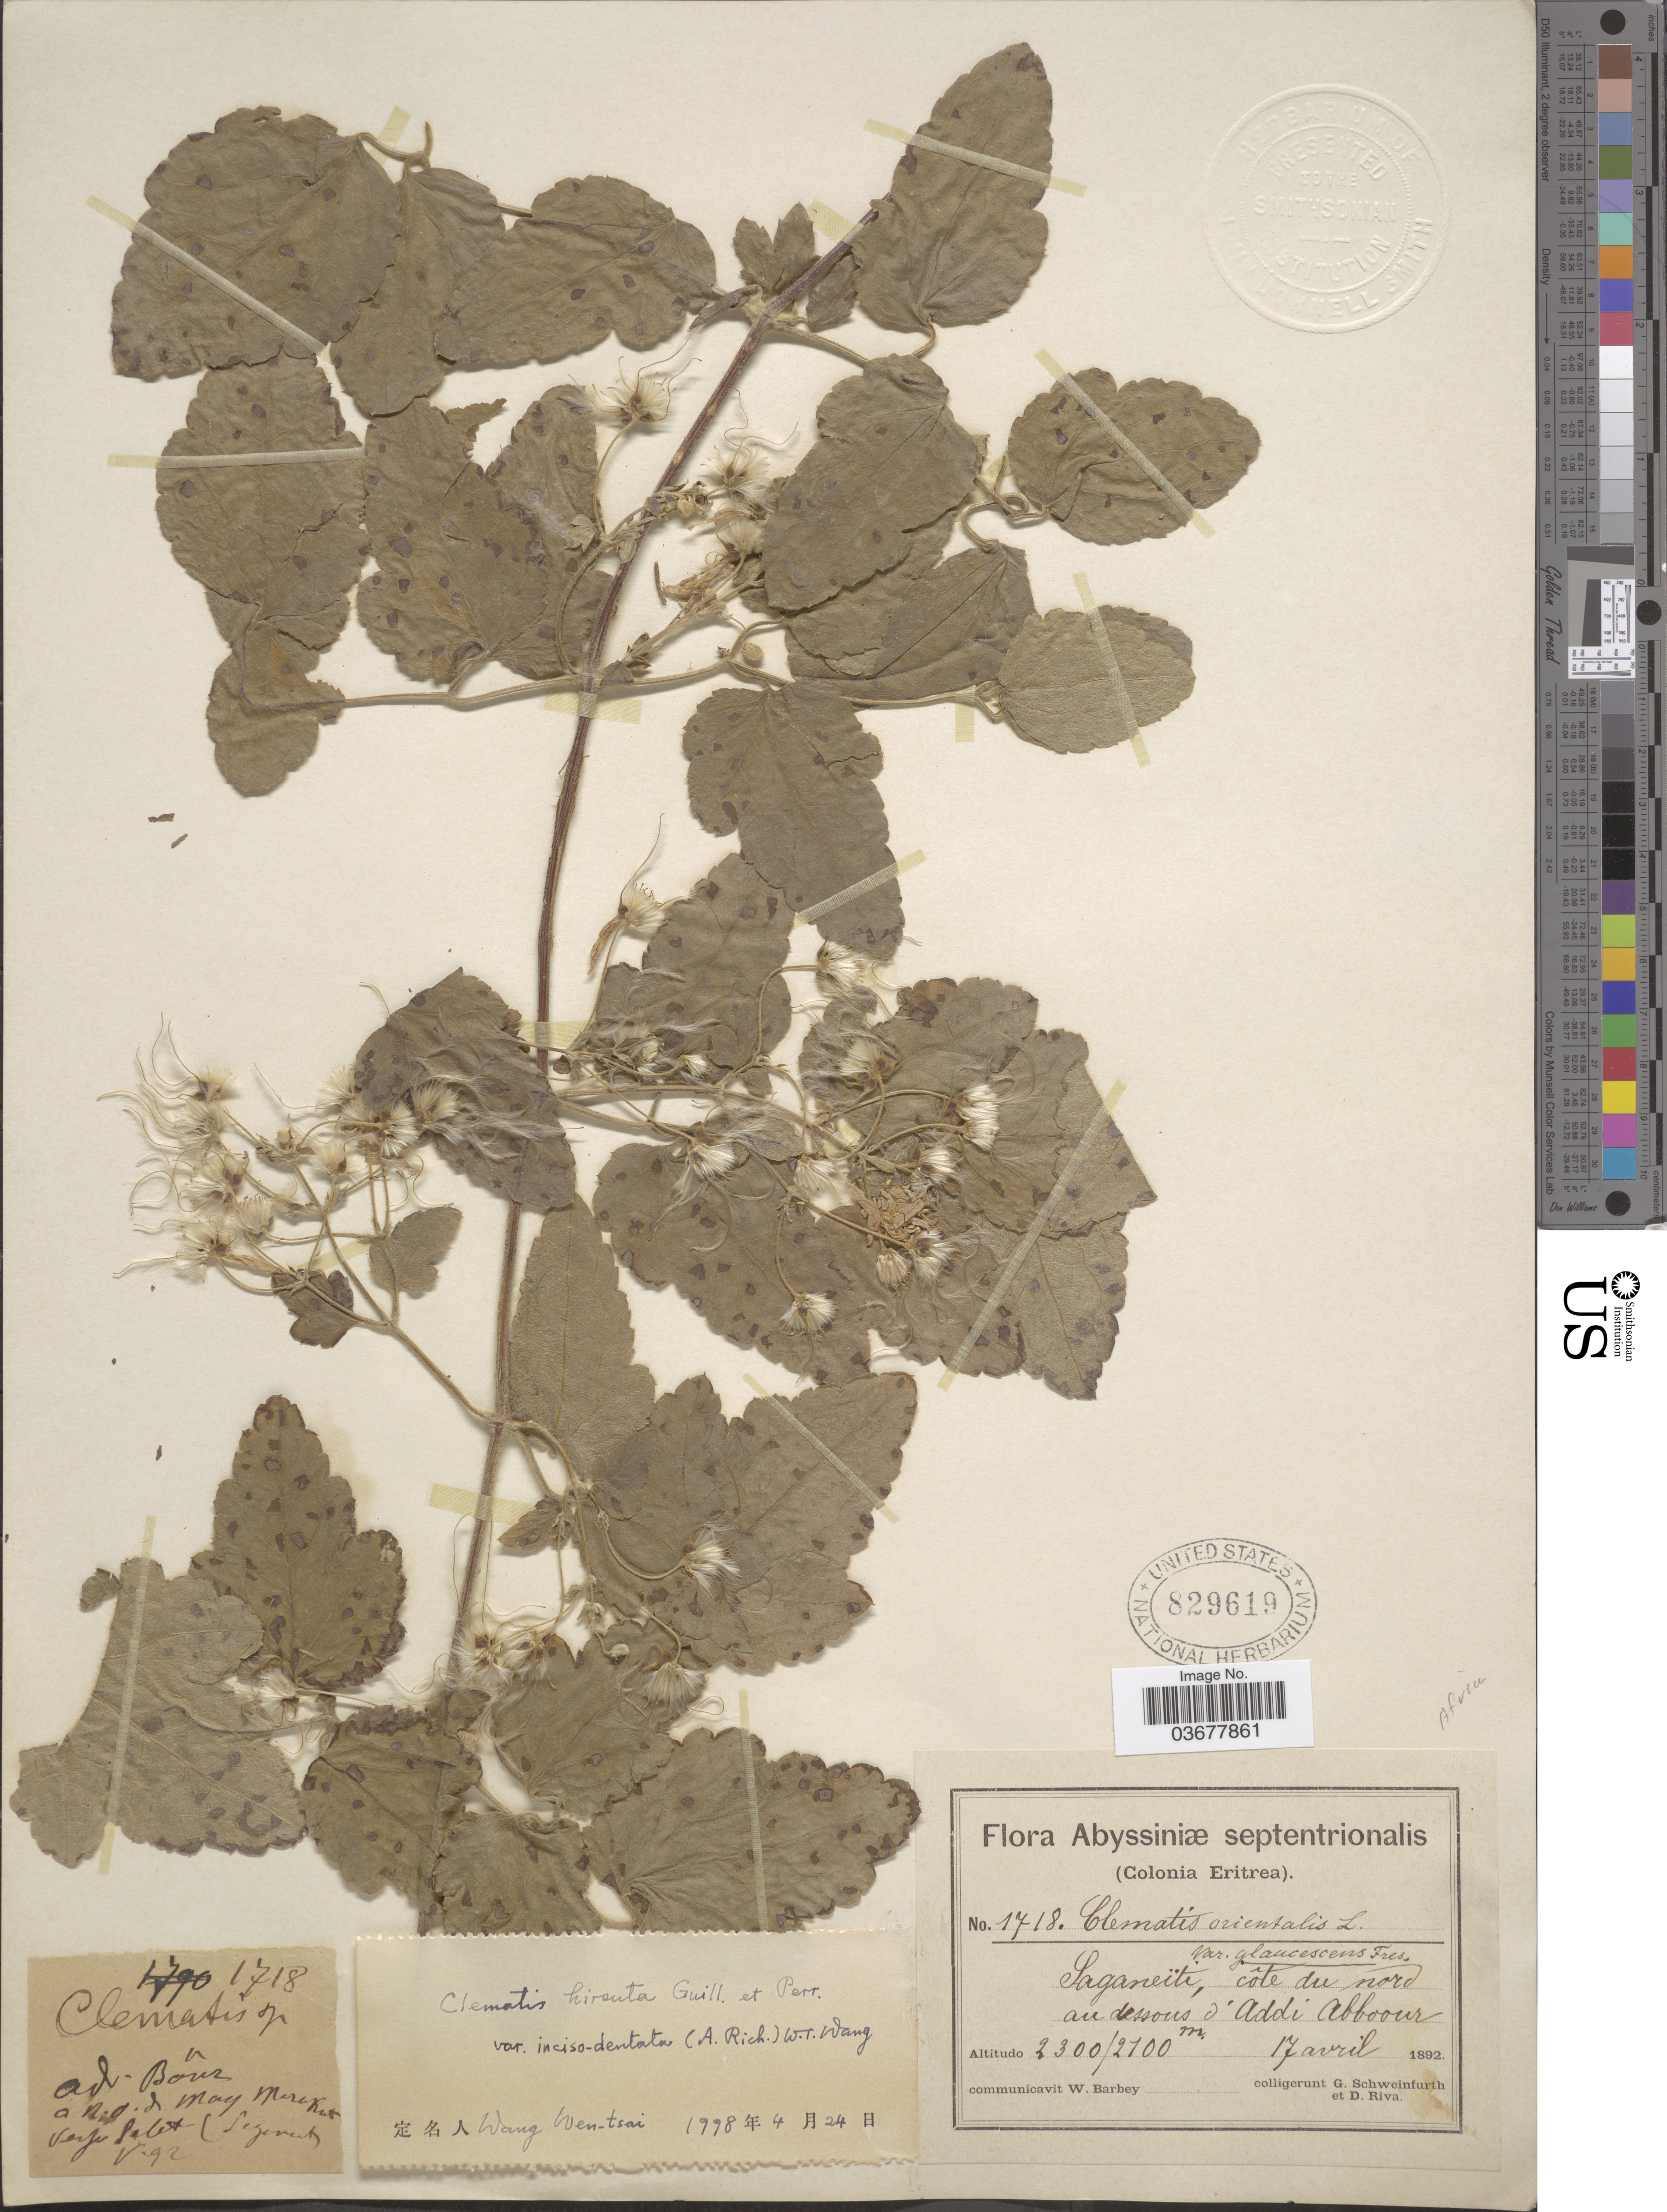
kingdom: Plantae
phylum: Tracheophyta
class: Magnoliopsida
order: Ranunculales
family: Ranunculaceae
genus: Clematis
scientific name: Clematis incisodentata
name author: A. Rich.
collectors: G. A. Schweinfurth (herbarium) & D. Riva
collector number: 1718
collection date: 1892-04-17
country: Eritrea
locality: Abyssiniæ septentrionalis. (Colonia Eritrea). Saganeïti, côte du nord au dessous d'Addi Abbour.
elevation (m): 2300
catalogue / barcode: US 829619